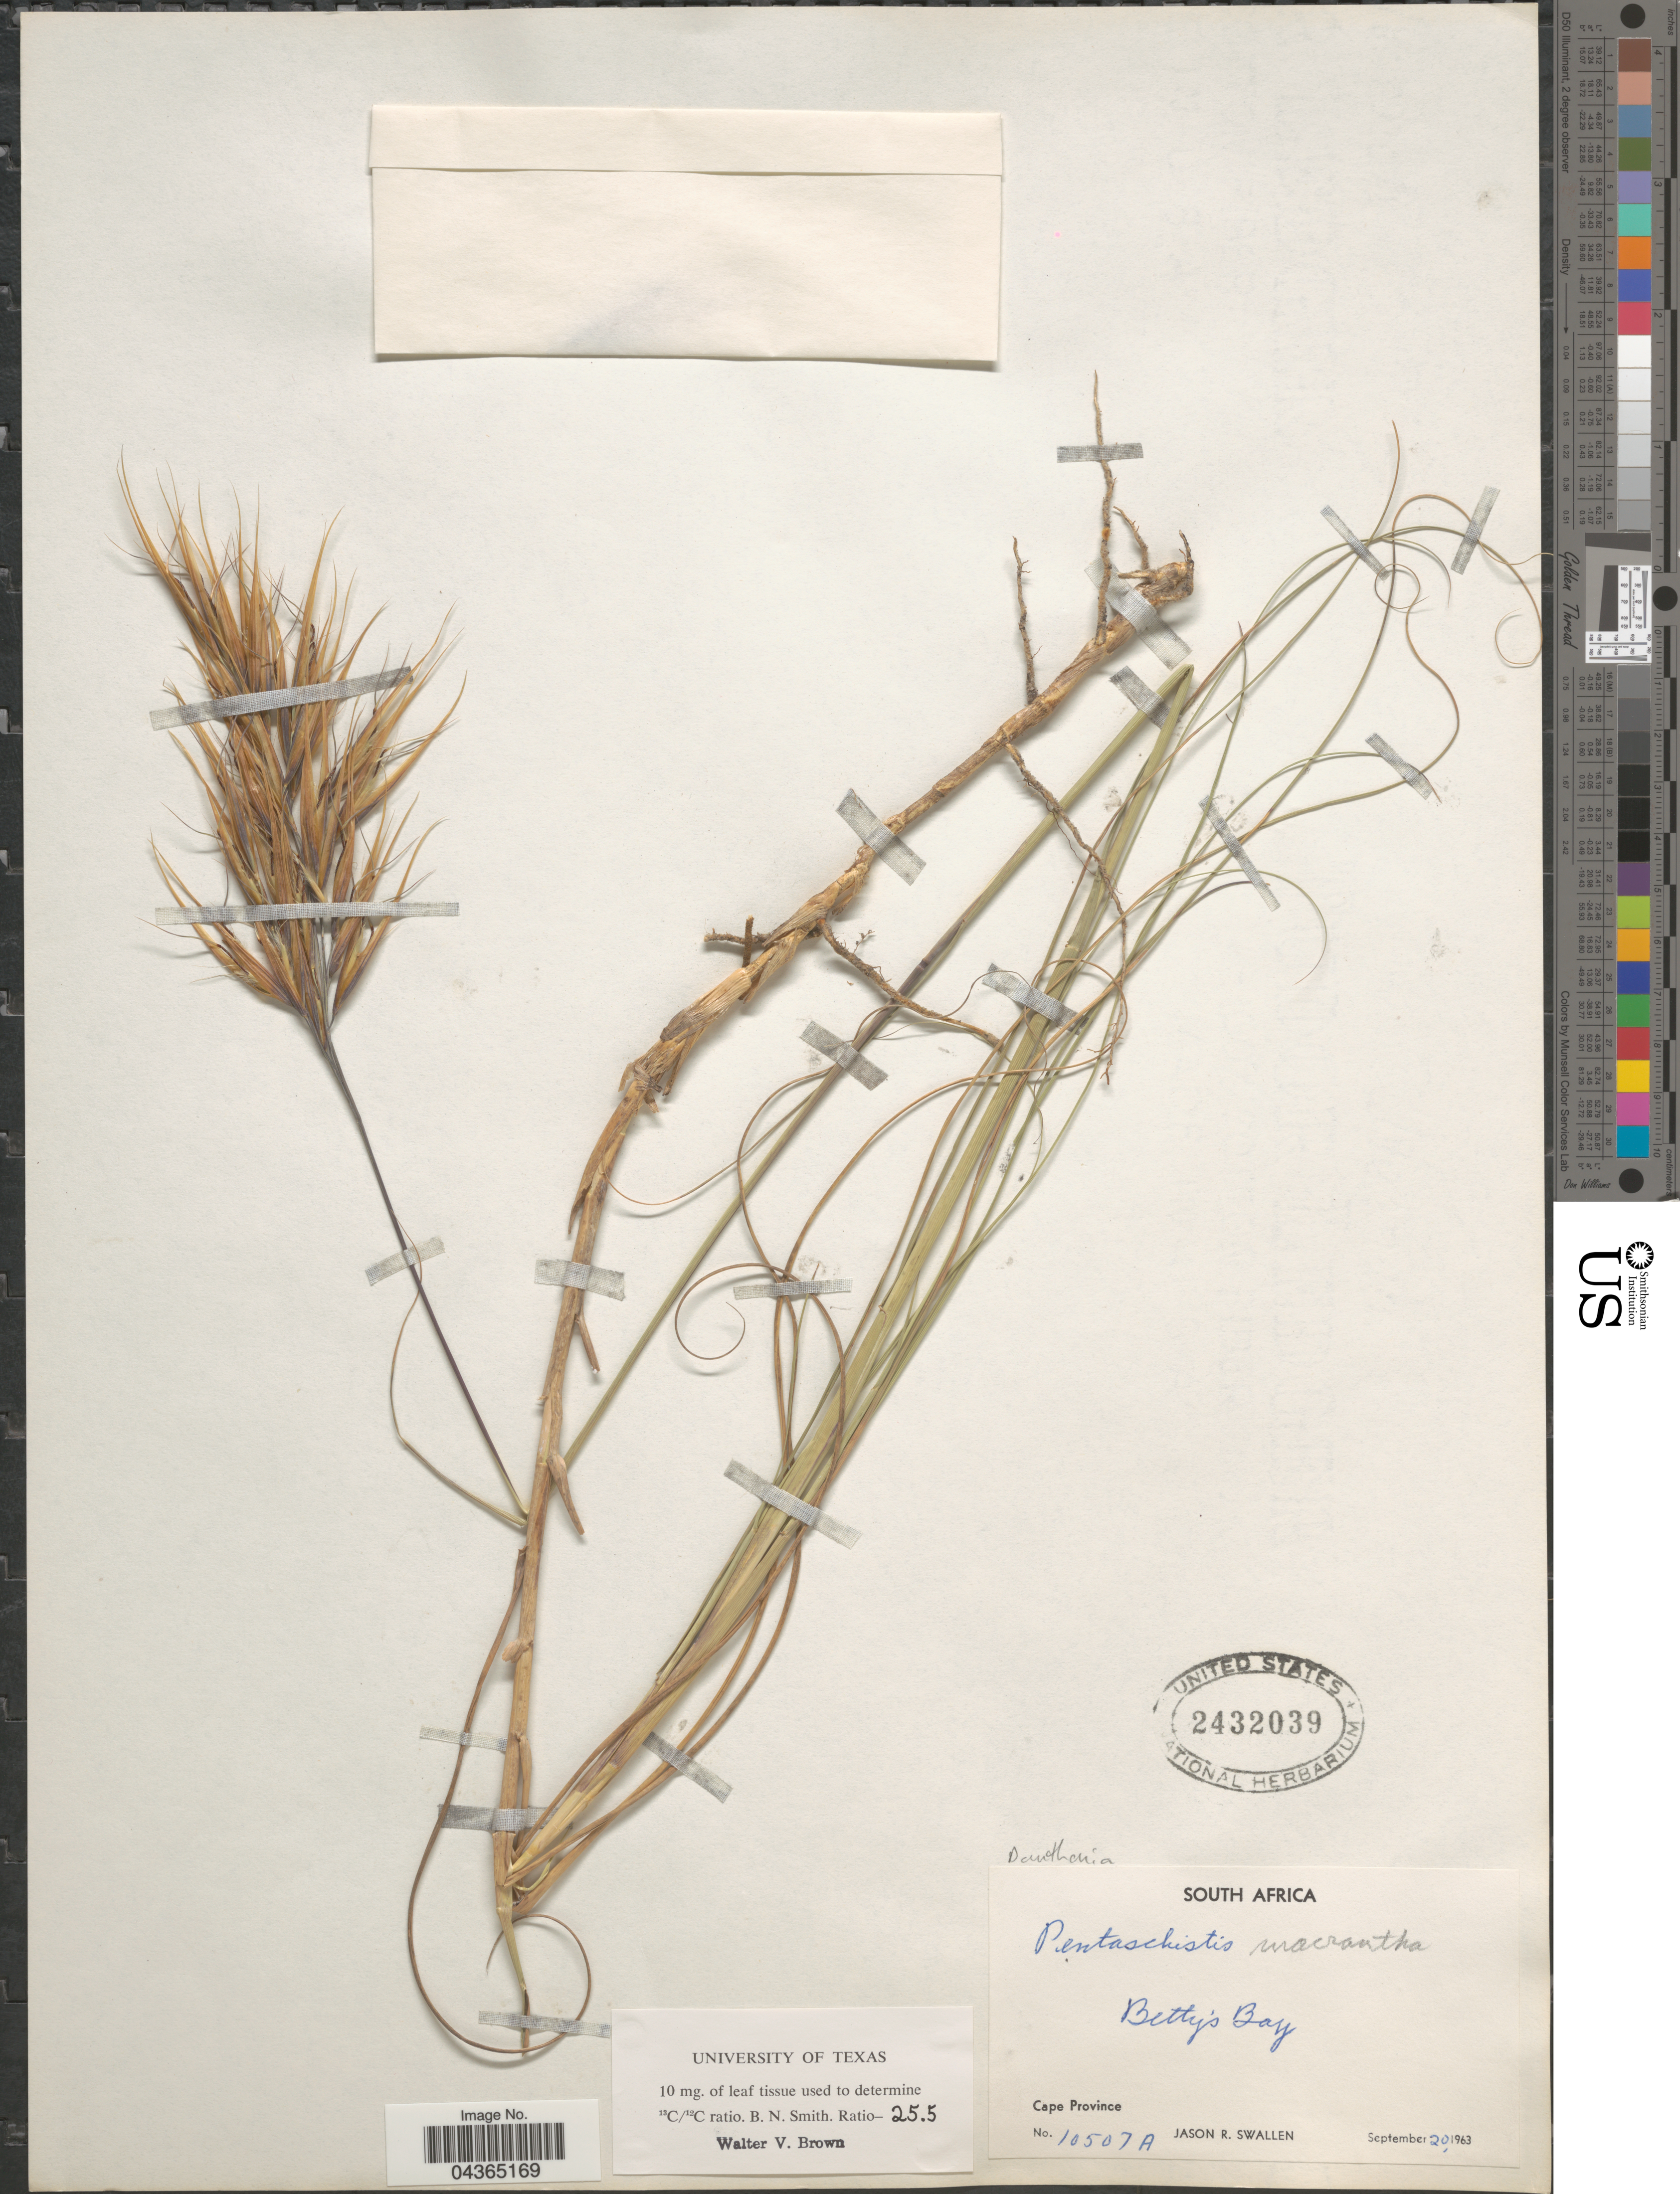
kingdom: Plantae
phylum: Tracheophyta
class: Liliopsida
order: Poales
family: Poaceae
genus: Pseudopentameris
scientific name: Pseudopentameris macrantha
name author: H.-J. Schrad.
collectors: J. R. Swallen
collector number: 10507A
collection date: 1963-09-20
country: South Africa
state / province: Western Cape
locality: Betty's Bay.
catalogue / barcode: US 2432039